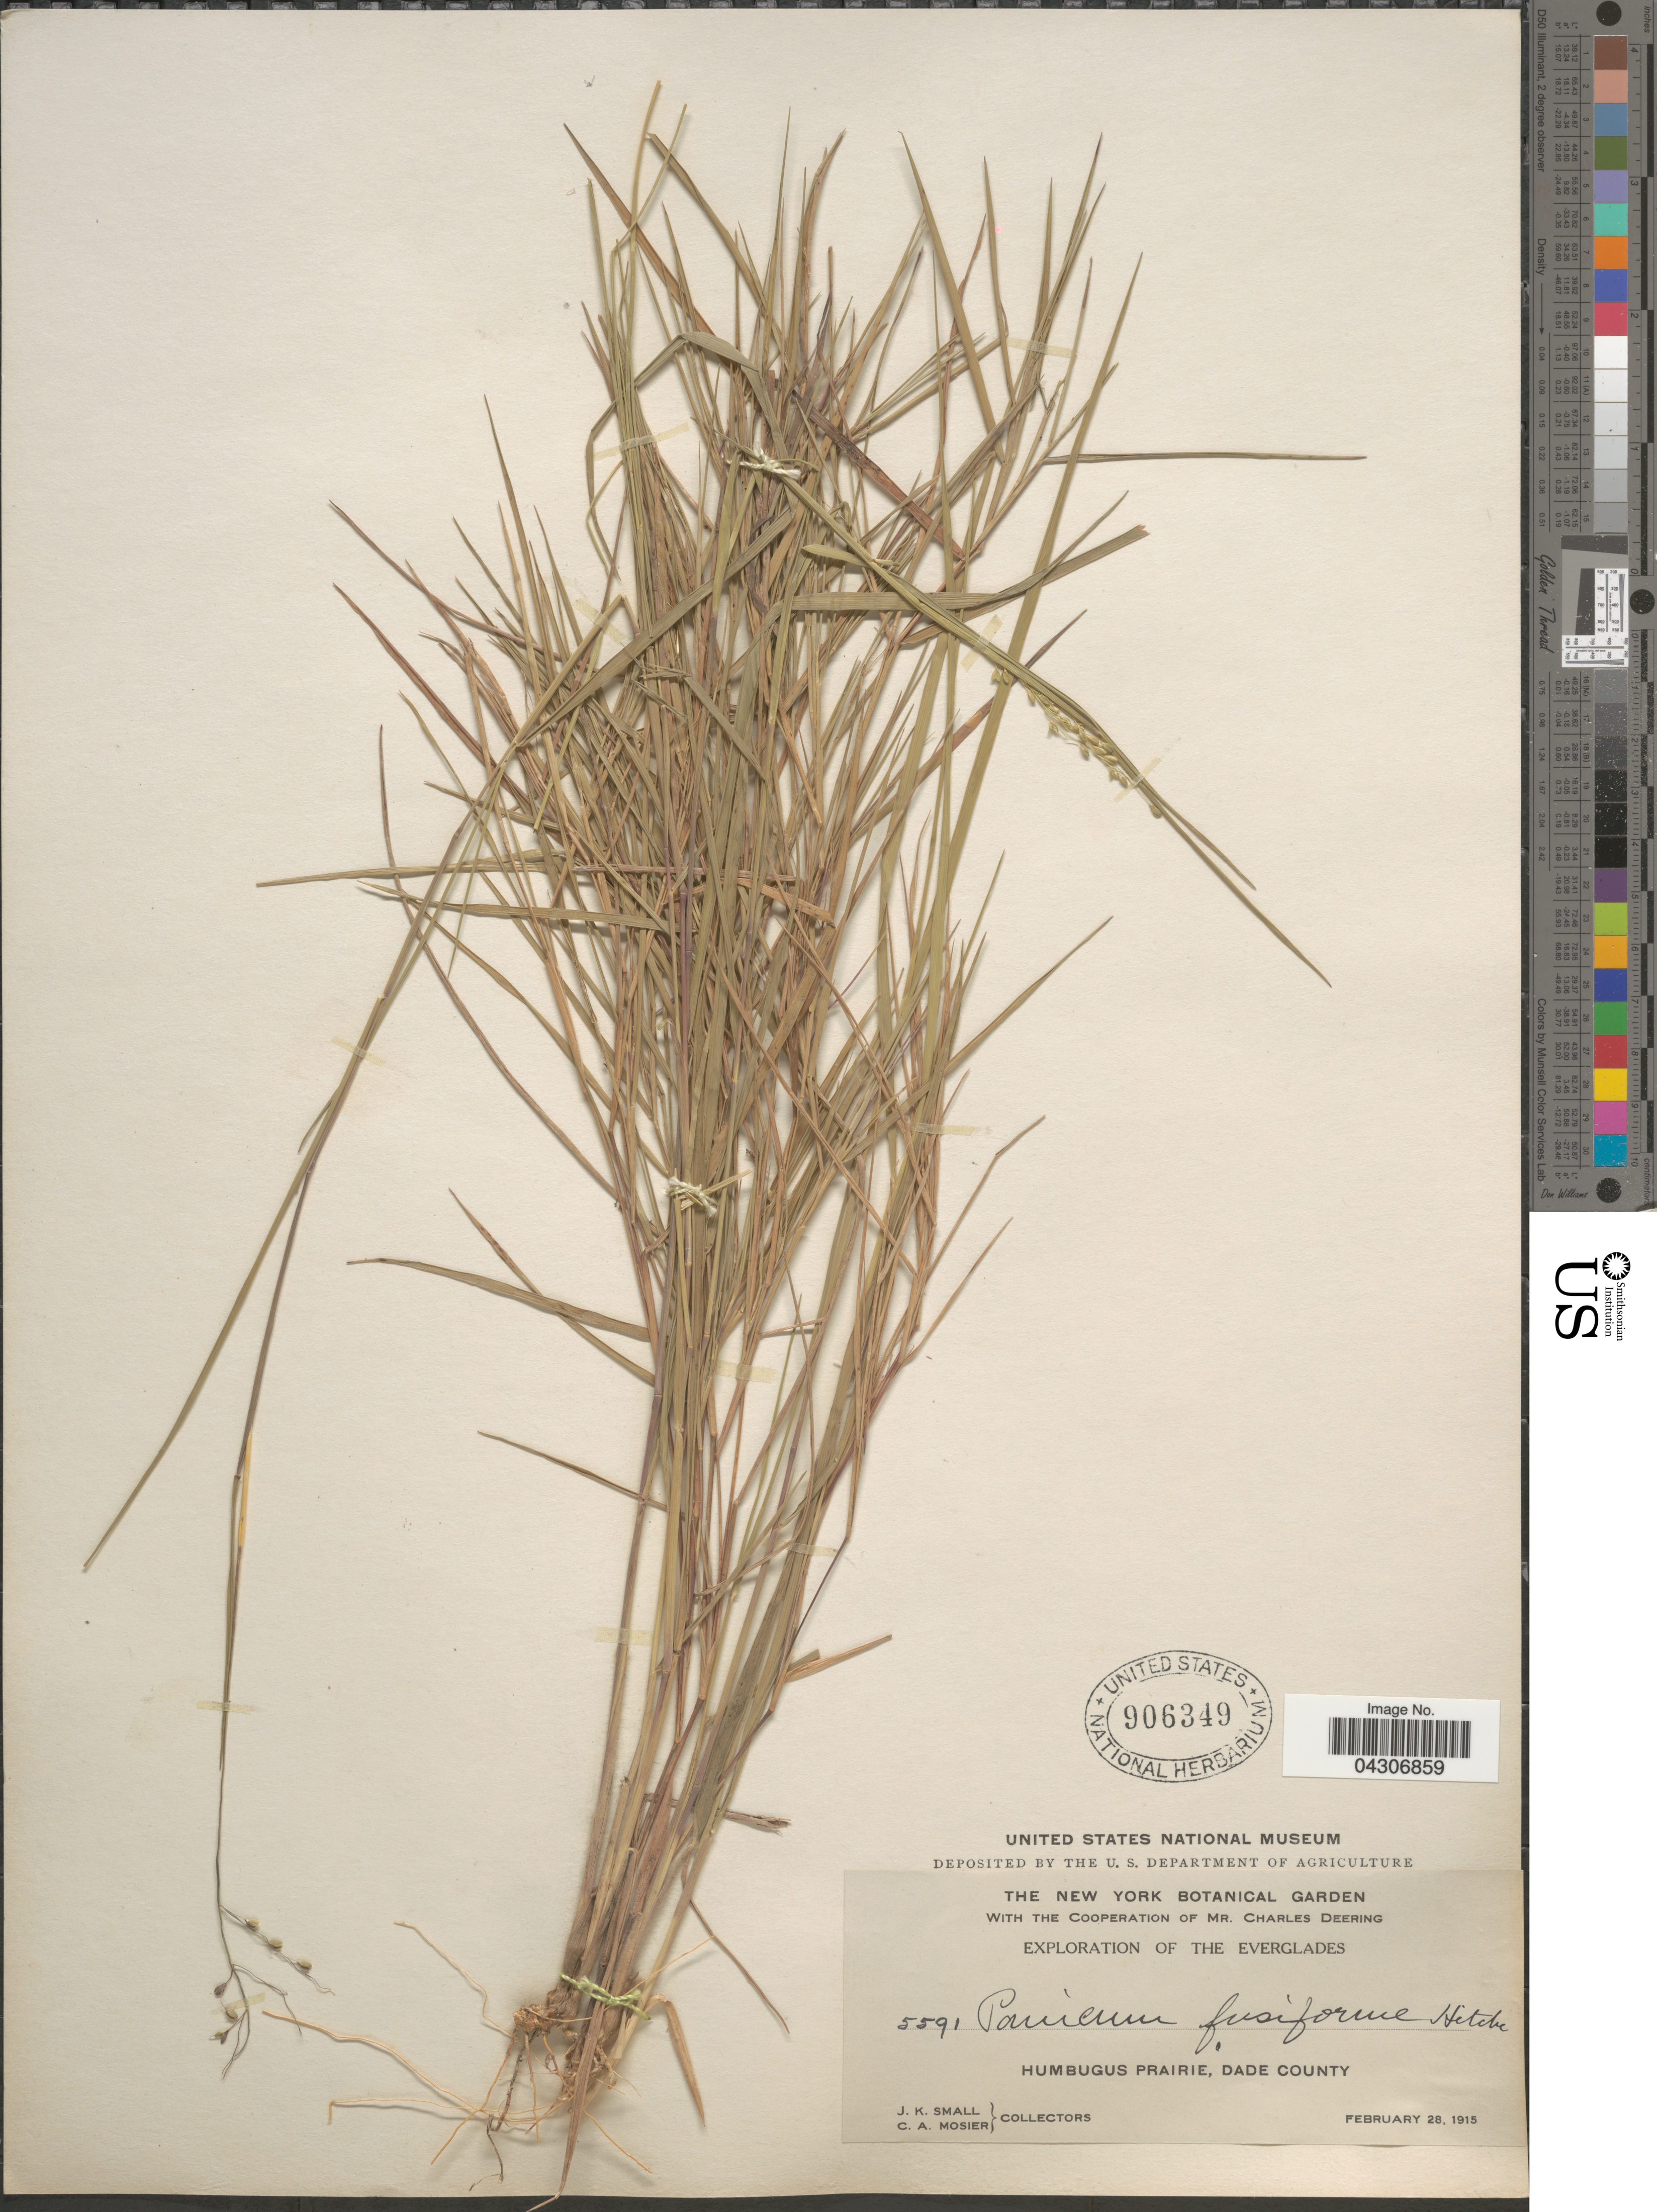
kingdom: Plantae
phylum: Tracheophyta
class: Liliopsida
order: Poales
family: Poaceae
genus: Dichanthelium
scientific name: Dichanthelium aciculare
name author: (Desv. ex Poir.) Gould & C.A. Clark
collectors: J. K. Small & C. A. Mosier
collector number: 5591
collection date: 1915-02-28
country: United States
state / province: Florida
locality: Exploration Of The Everglades. Humbugus Prairie, Dade County.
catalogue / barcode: US 906349